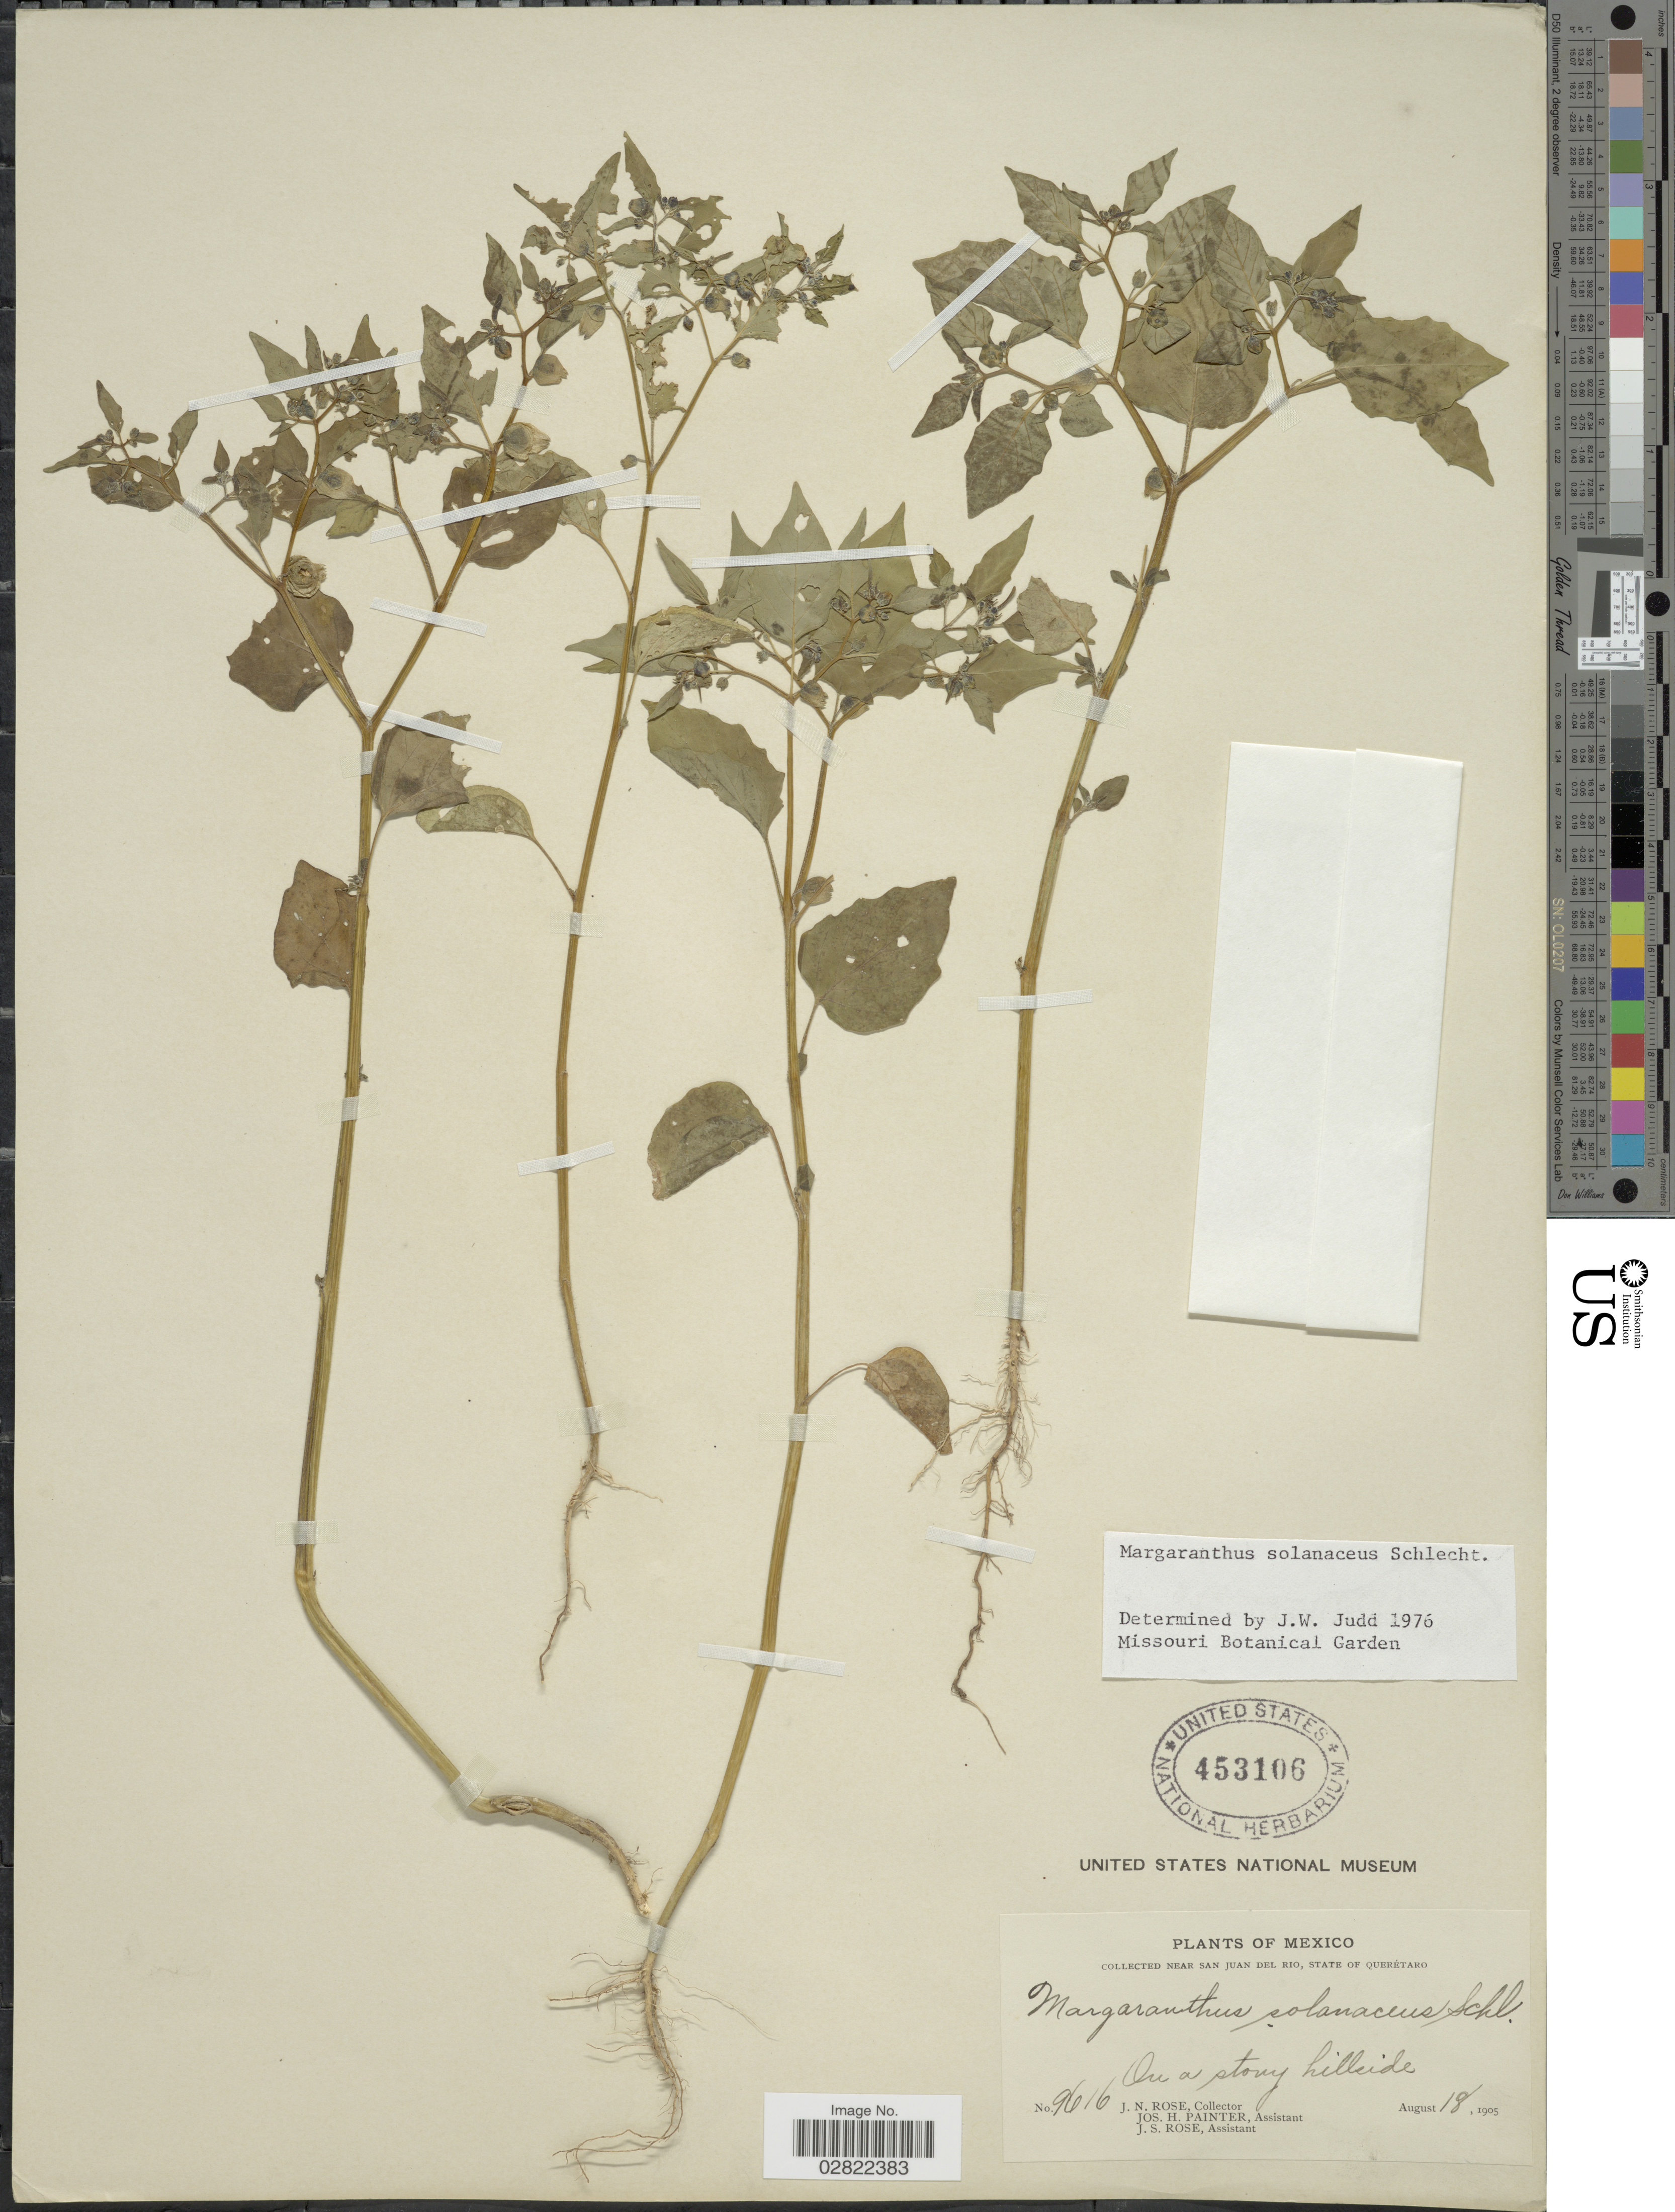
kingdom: Plantae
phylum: Tracheophyta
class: Magnoliopsida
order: Solanales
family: Solanaceae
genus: Margaranthus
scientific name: Margaranthus solanaceus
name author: Schltdl.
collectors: J. N. Rose, J. H. Painter & J. S. Rose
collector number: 9616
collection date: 1905-08-18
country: Mexico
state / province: Querétaro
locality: Near San Juan del Rio.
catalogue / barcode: US 453106